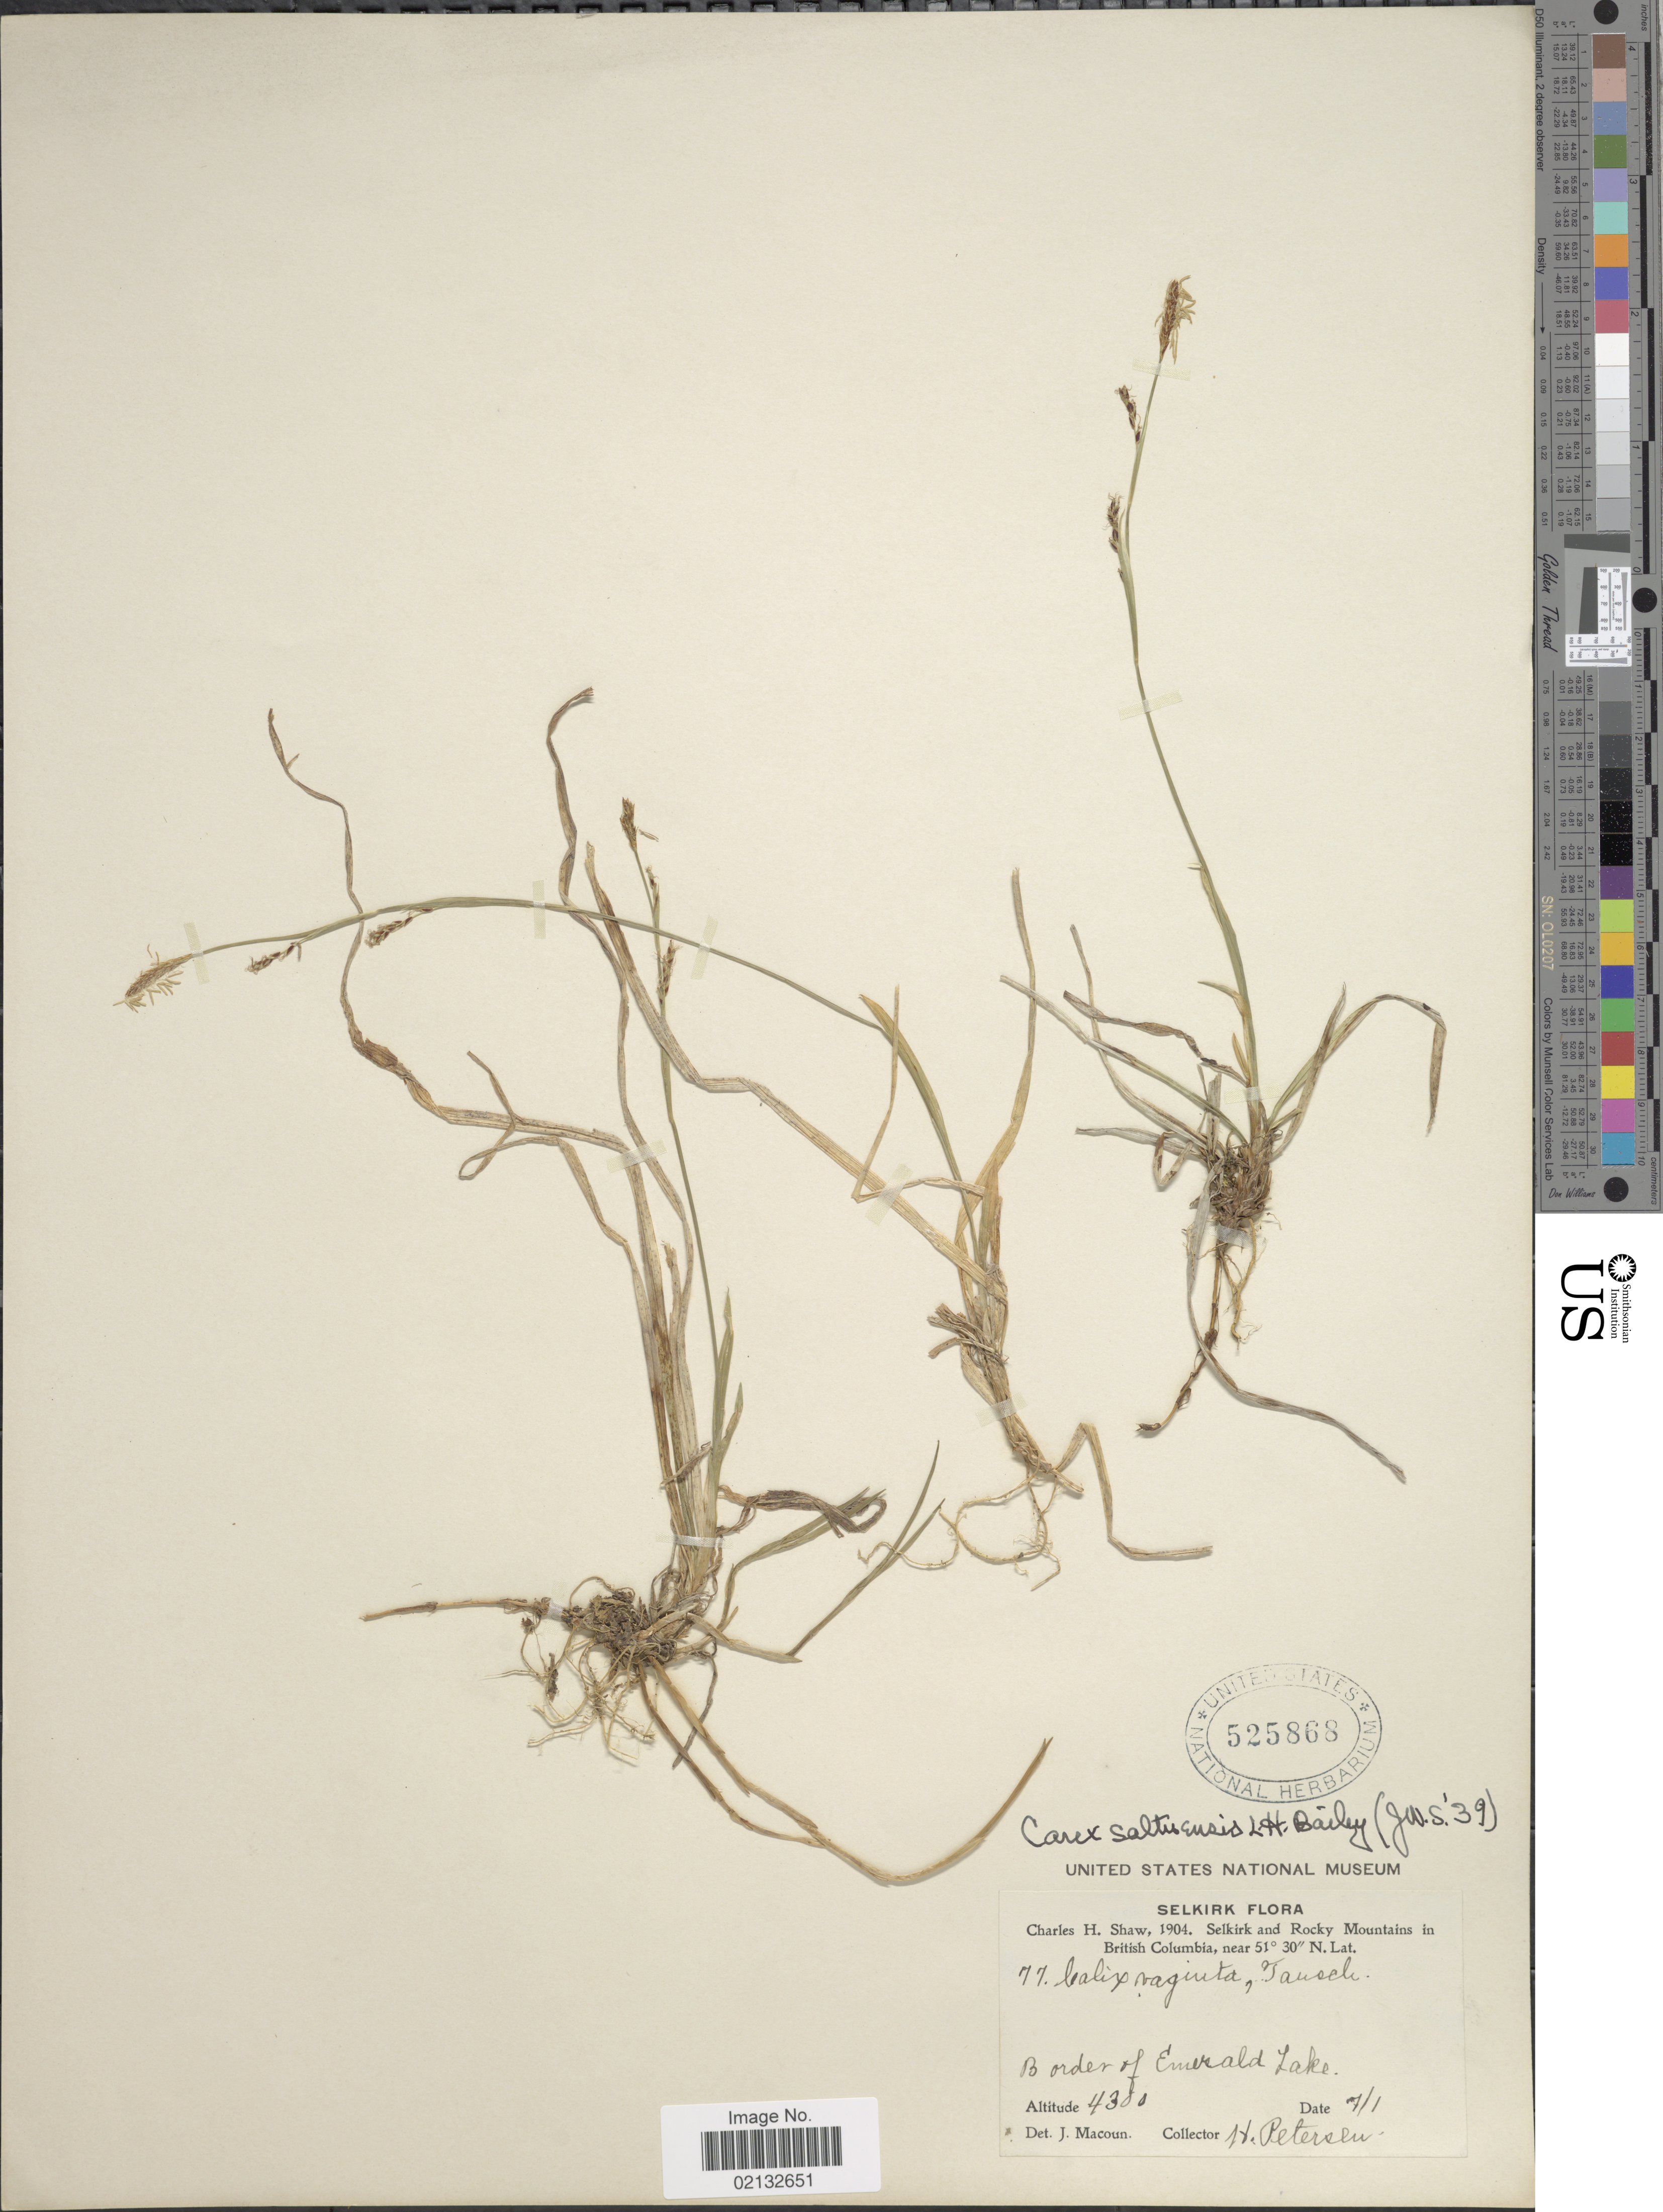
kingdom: Plantae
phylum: Tracheophyta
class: Liliopsida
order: Poales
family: Cyperaceae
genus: Carex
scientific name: Carex vaginata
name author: Tausch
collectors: H. Petersen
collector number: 77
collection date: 1901-01-07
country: Canada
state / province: British Columbia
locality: Selkir and Rocky Mountains. Border of Emerald Lake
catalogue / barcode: US 525868